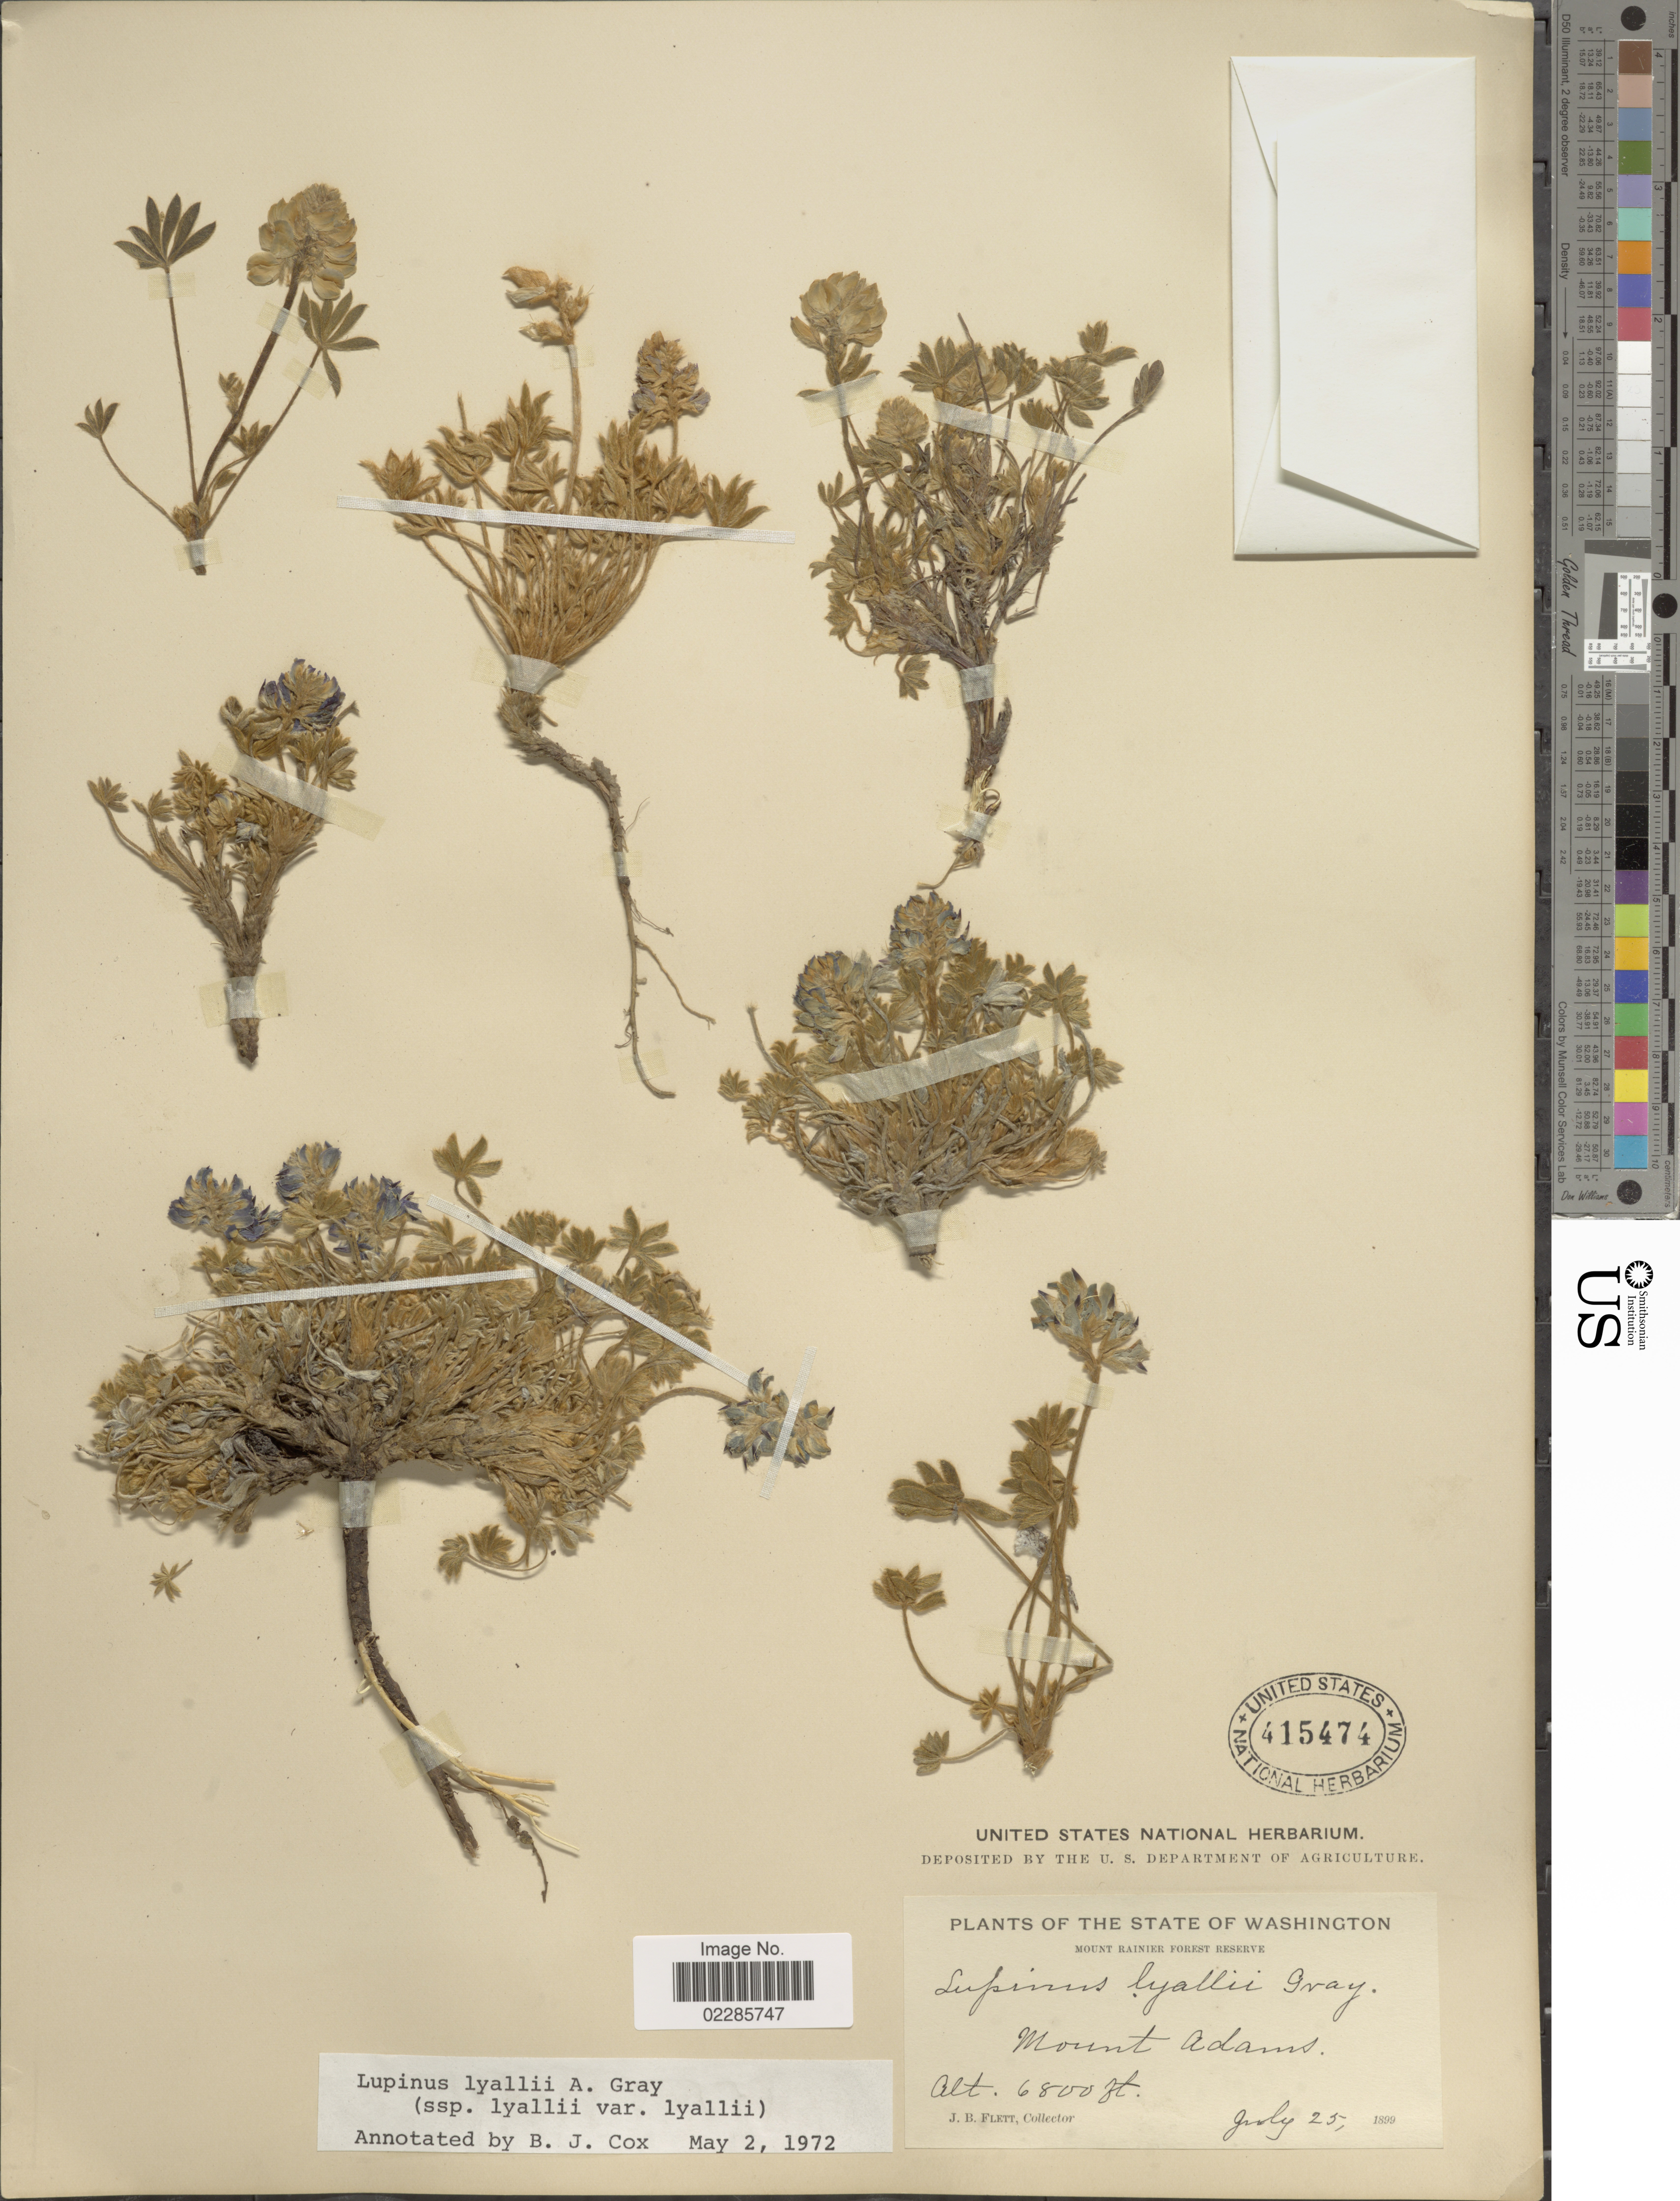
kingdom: Plantae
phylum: Tracheophyta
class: Magnoliopsida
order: Fabales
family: Fabaceae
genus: Lupinus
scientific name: Lupinus lyallii subsp. lyallii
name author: A. Gray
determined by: Cox, B. J.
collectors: J. Flett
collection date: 1899-07-25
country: United States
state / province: Washington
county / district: Yakima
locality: Mount of Rainier Forest Reserve, Mount Adams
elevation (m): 2073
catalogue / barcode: US 415474